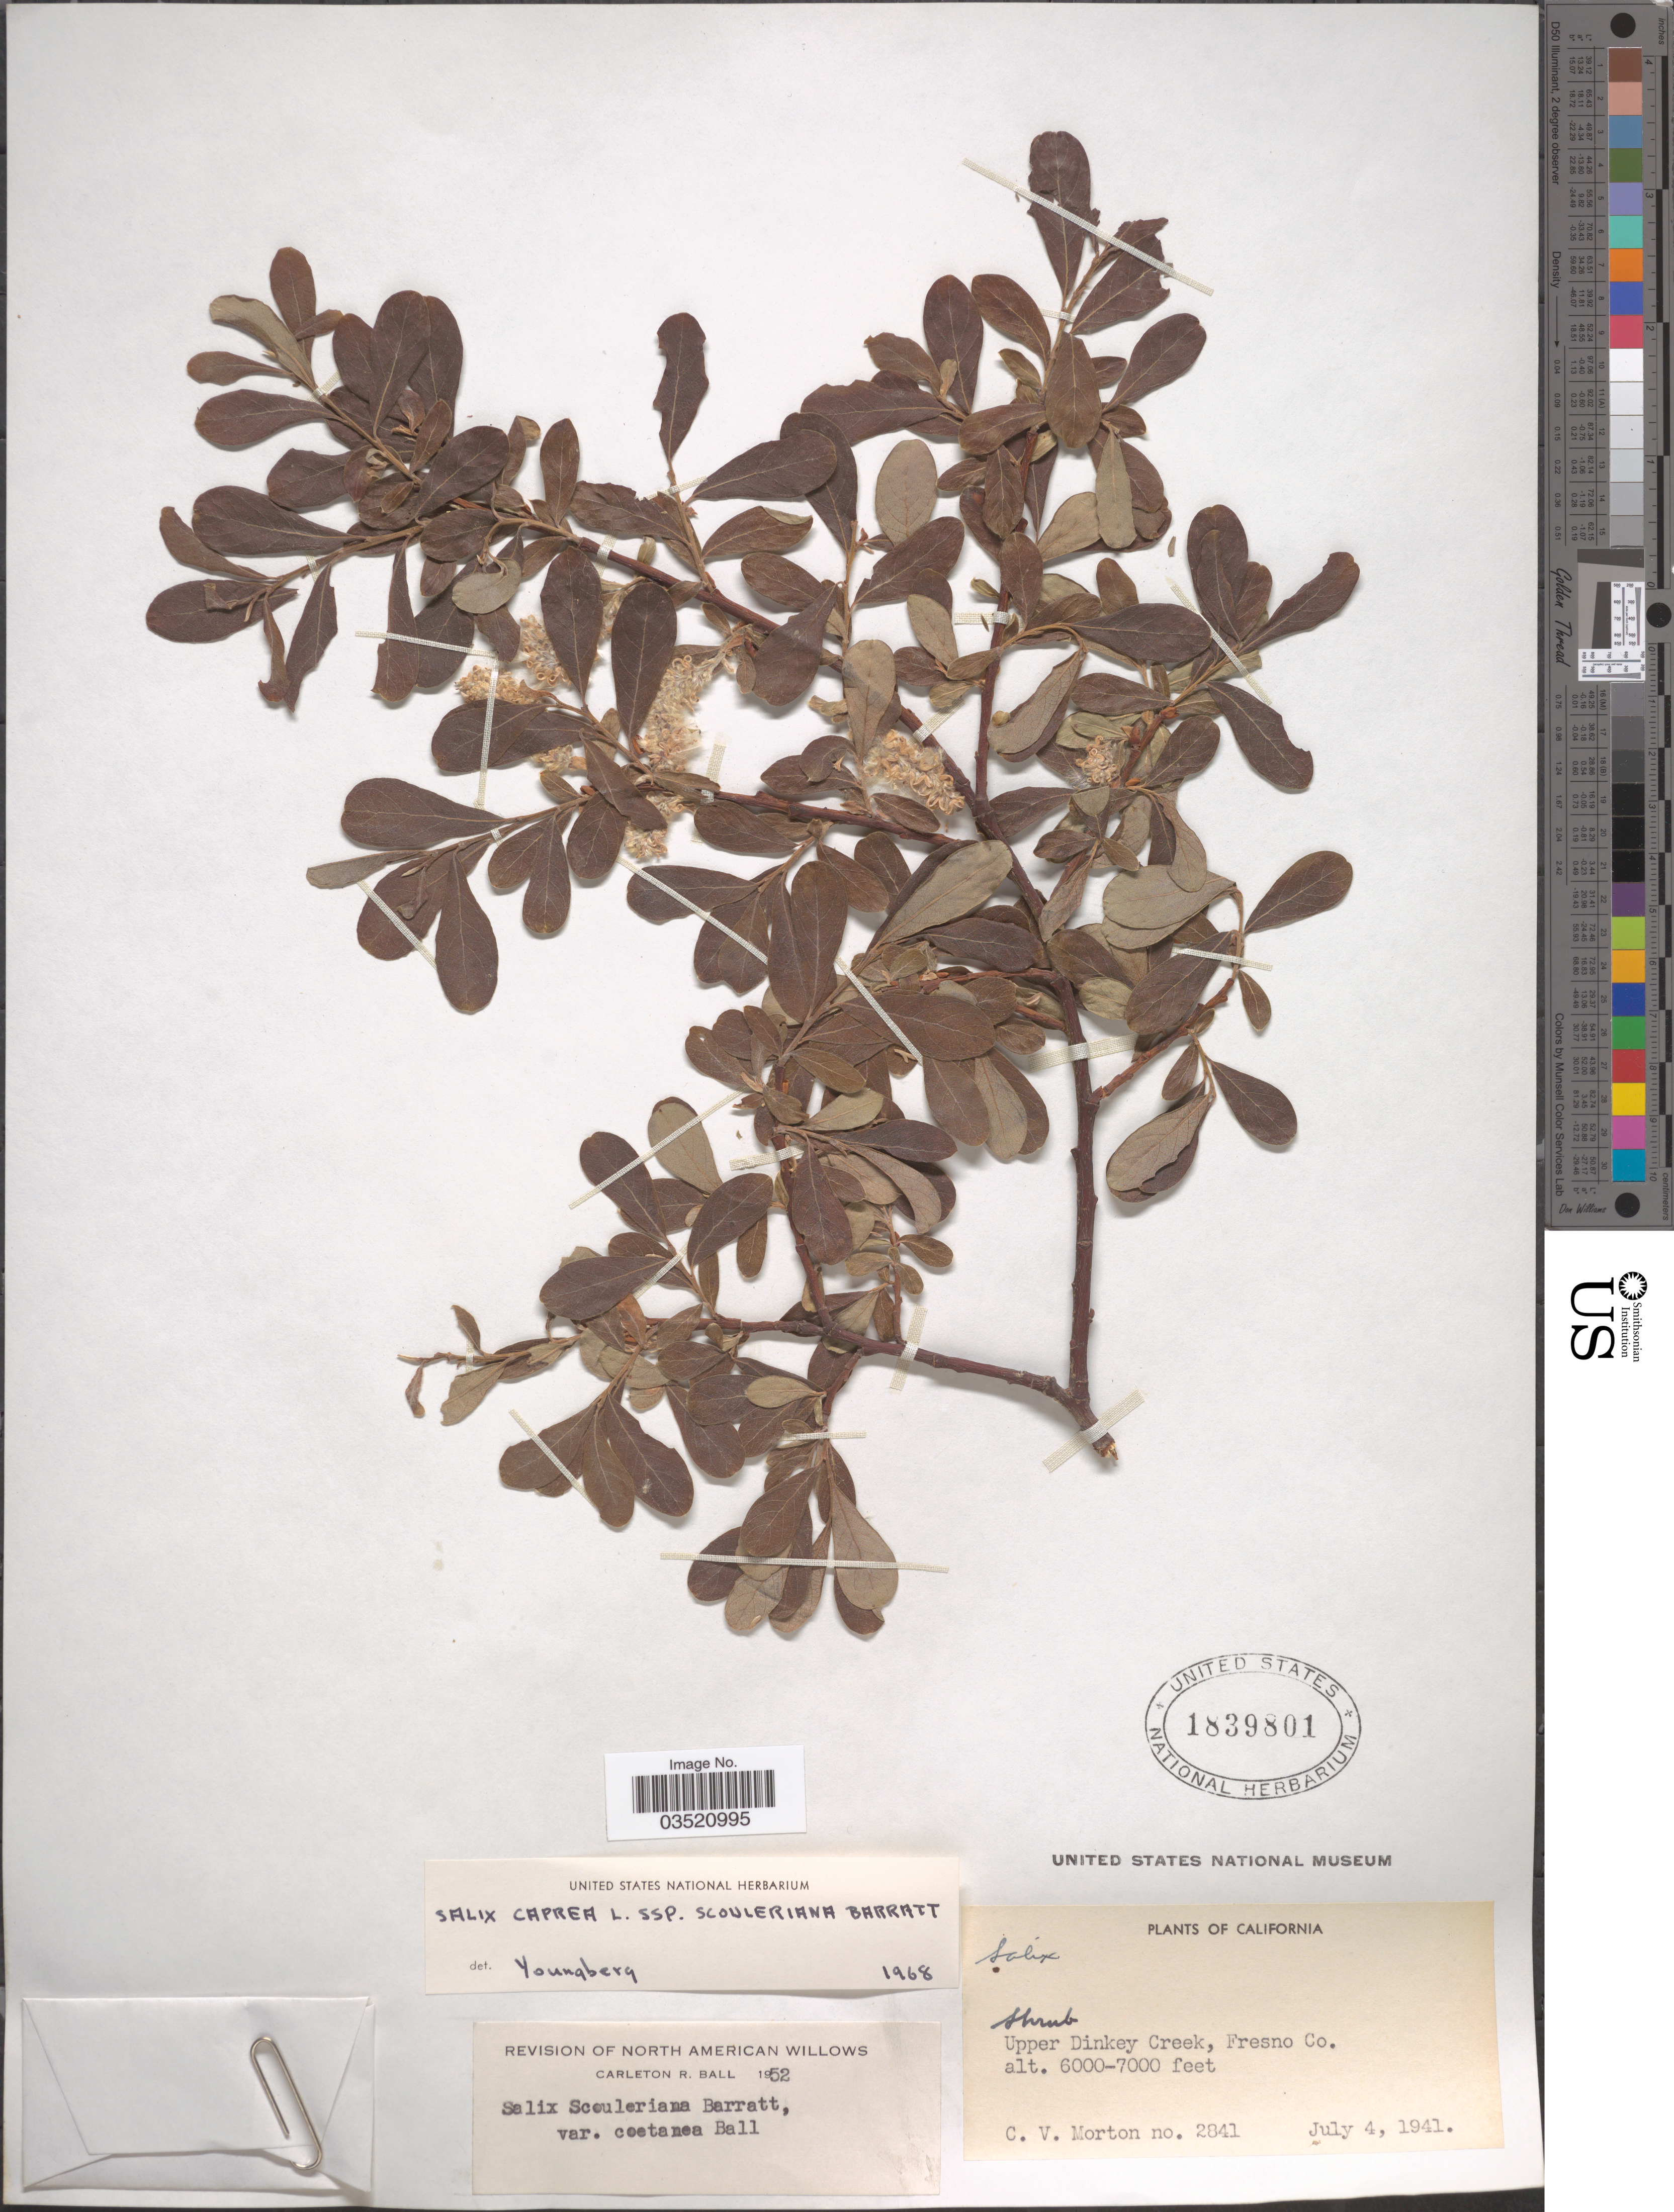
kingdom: Plantae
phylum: Tracheophyta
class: Magnoliopsida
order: Malpighiales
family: Salicaceae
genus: Salix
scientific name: Salix scouleriana var. coetanea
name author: C.R. Ball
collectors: C. V. Morton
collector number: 2841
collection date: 1941-07-04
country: United States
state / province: California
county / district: Fresno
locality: Upper Dinkey Creek, Fresno Co.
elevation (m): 1829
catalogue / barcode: US 1839801